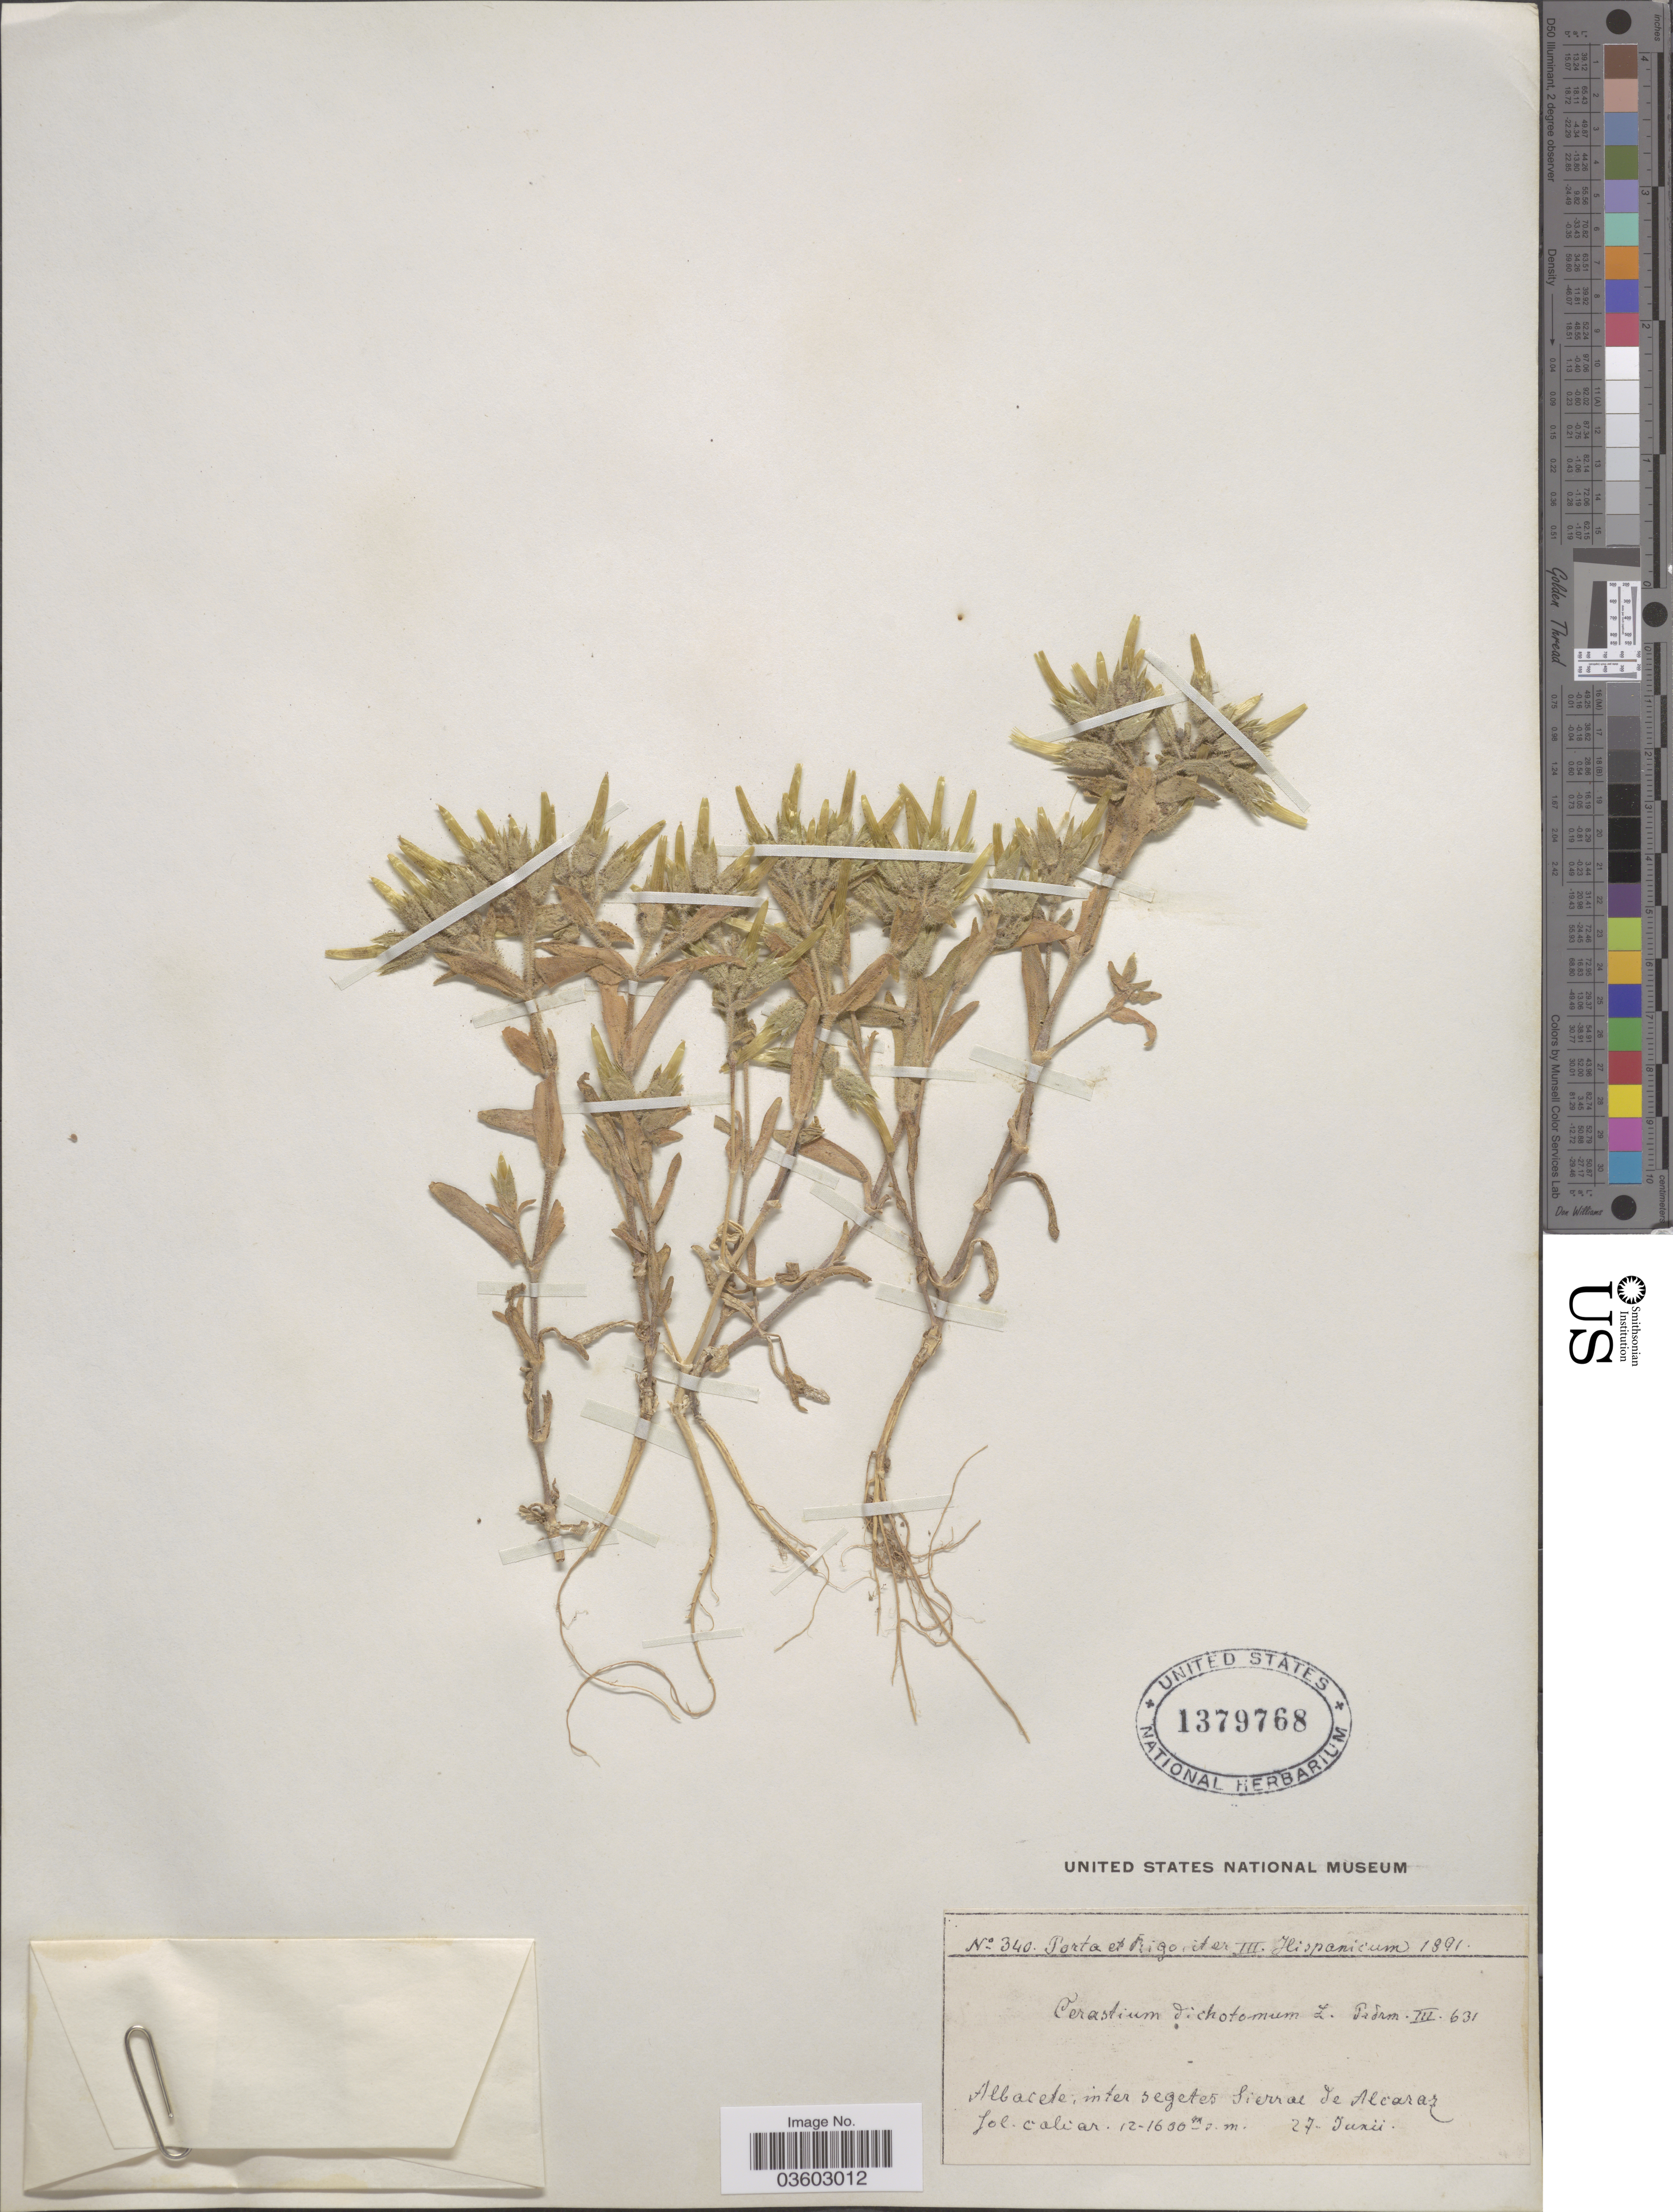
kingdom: Plantae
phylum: Tracheophyta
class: Magnoliopsida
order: Caryophyllales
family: Caryophyllaceae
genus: Cerastium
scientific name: Cerastium dichotomum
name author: L.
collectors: -- Porta & -- Rigo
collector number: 340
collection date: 1891-06-27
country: Spain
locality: Hispanicum. Albacete: inter segetes Sierrae de Alcaraz.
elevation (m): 1200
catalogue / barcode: US 1379768